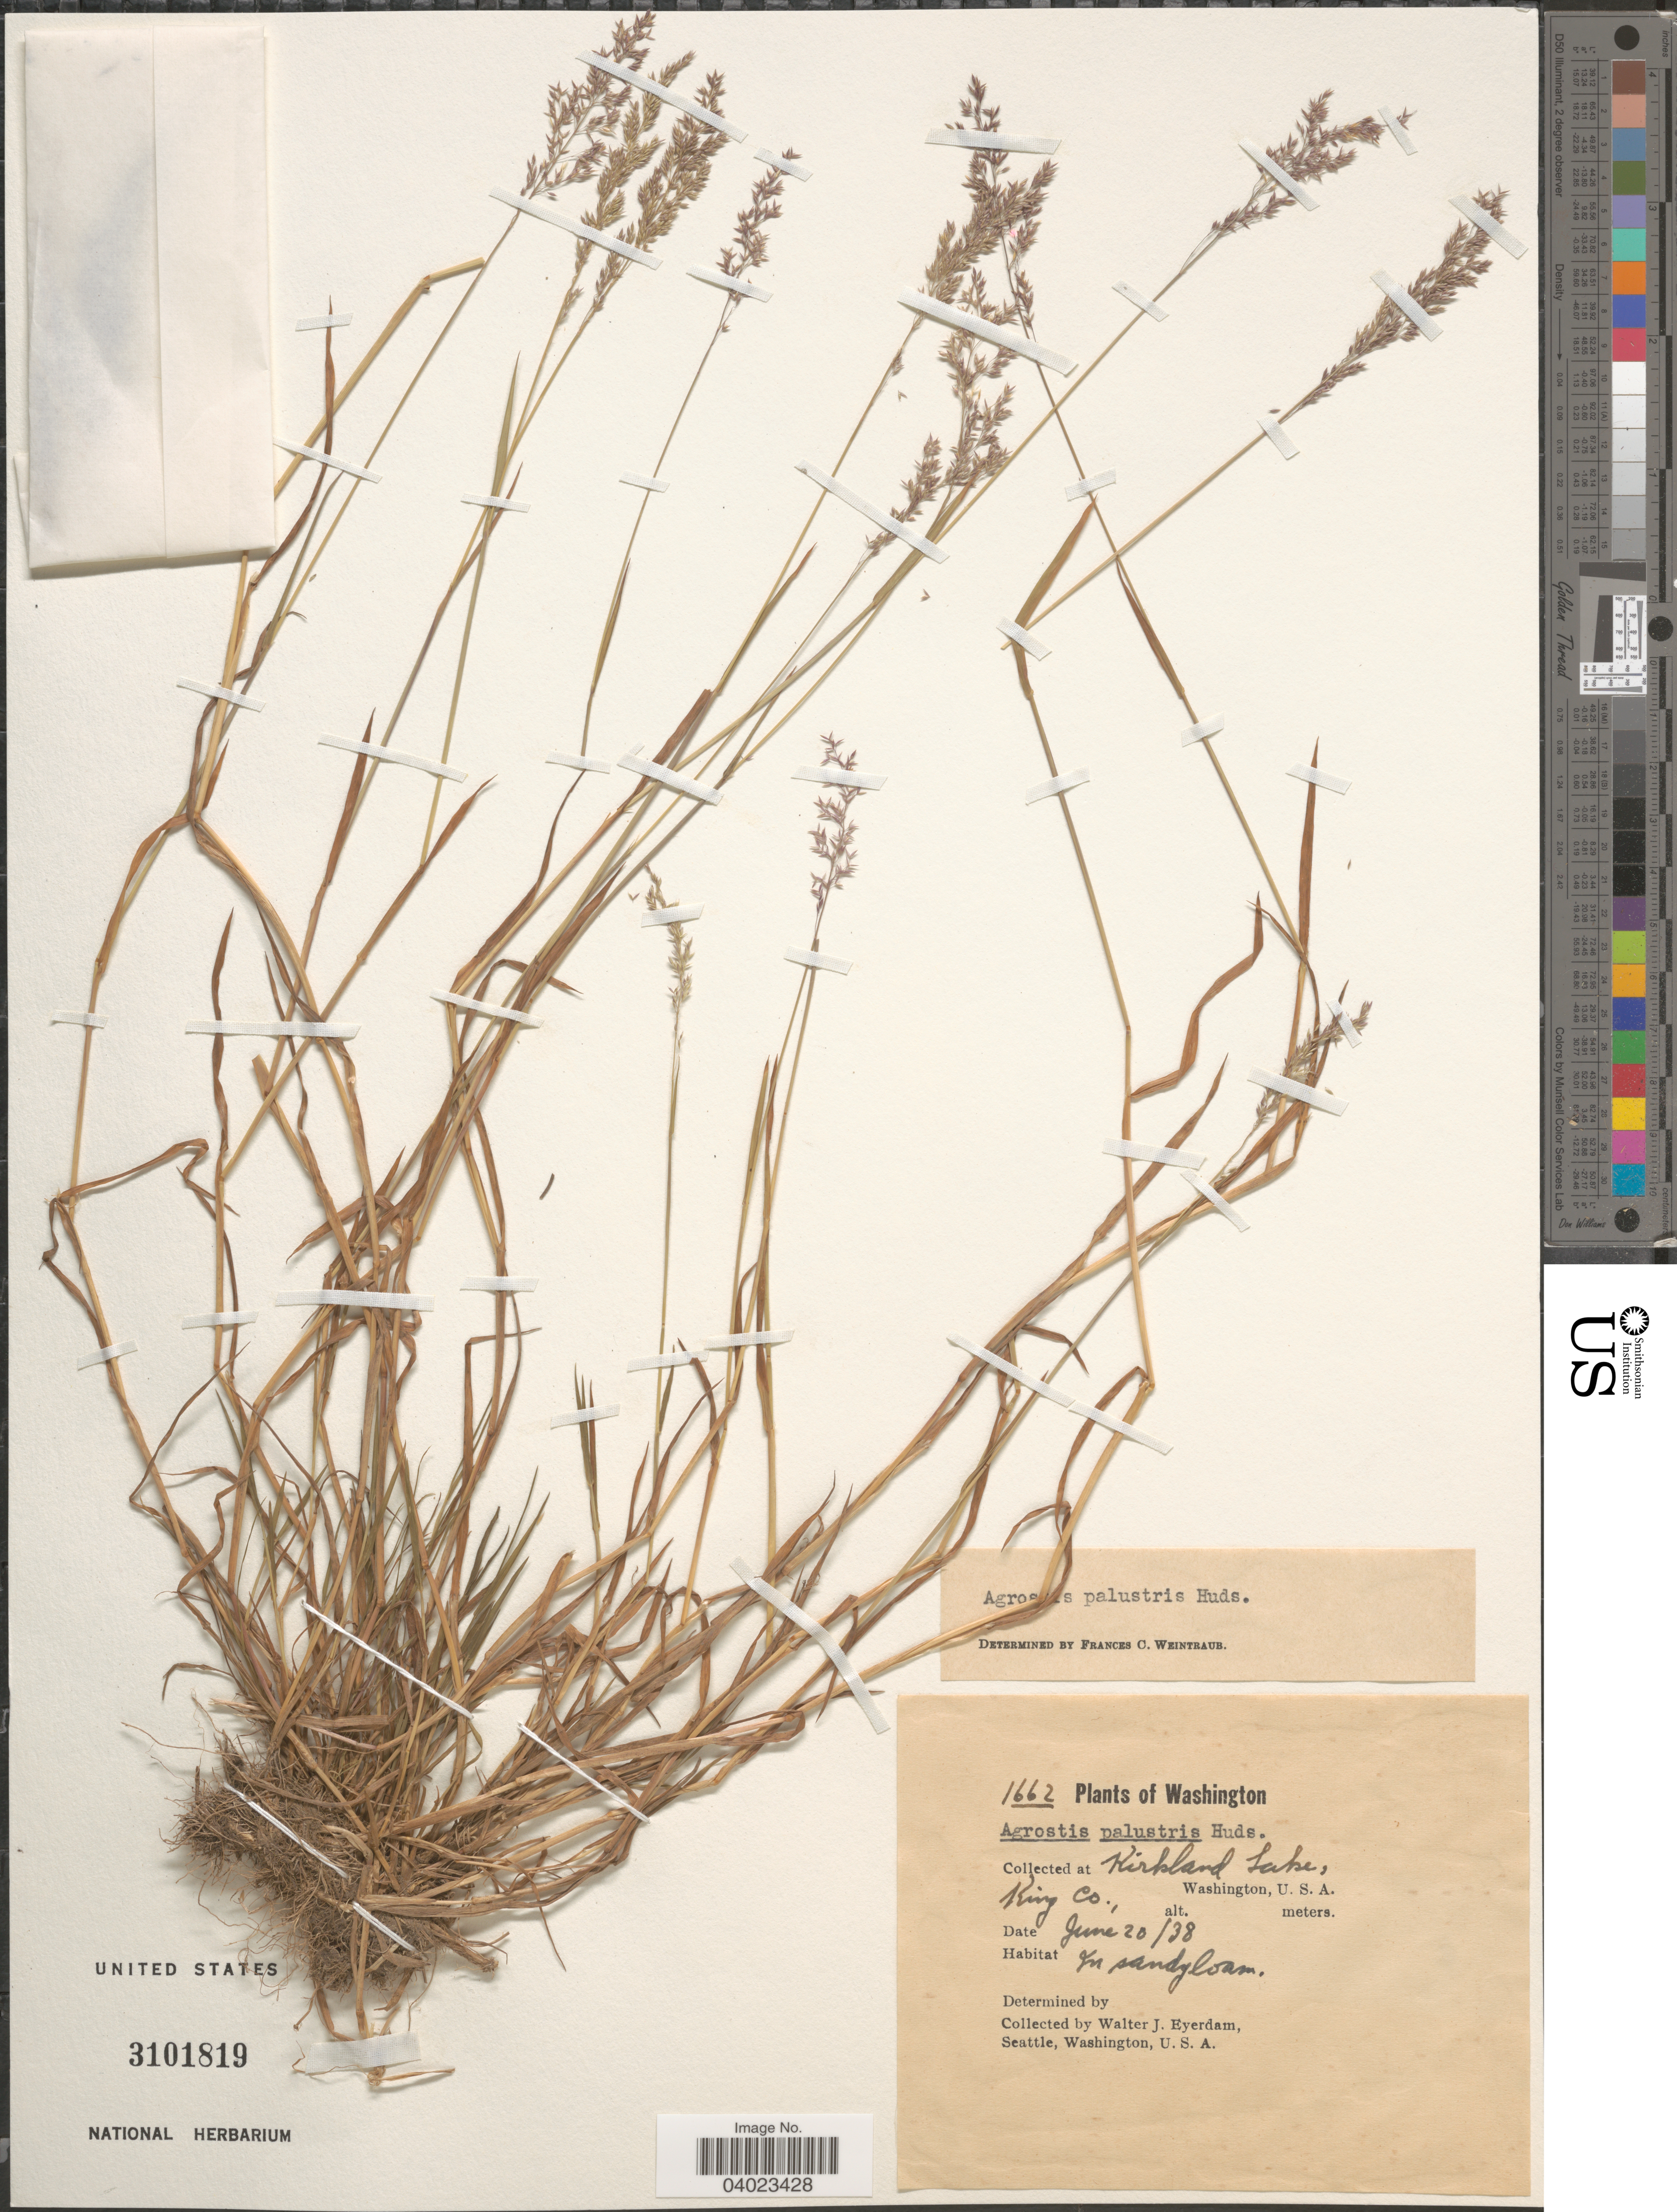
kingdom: Plantae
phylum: Tracheophyta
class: Liliopsida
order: Poales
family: Poaceae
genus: Agrostis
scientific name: Agrostis stolonifera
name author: L.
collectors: W. J. Eyerdam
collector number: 1662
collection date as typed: Transcribed d/m/y: 20/6/38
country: United States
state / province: Washington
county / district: King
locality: Kirkland Lake, King Co.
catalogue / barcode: US 3101819